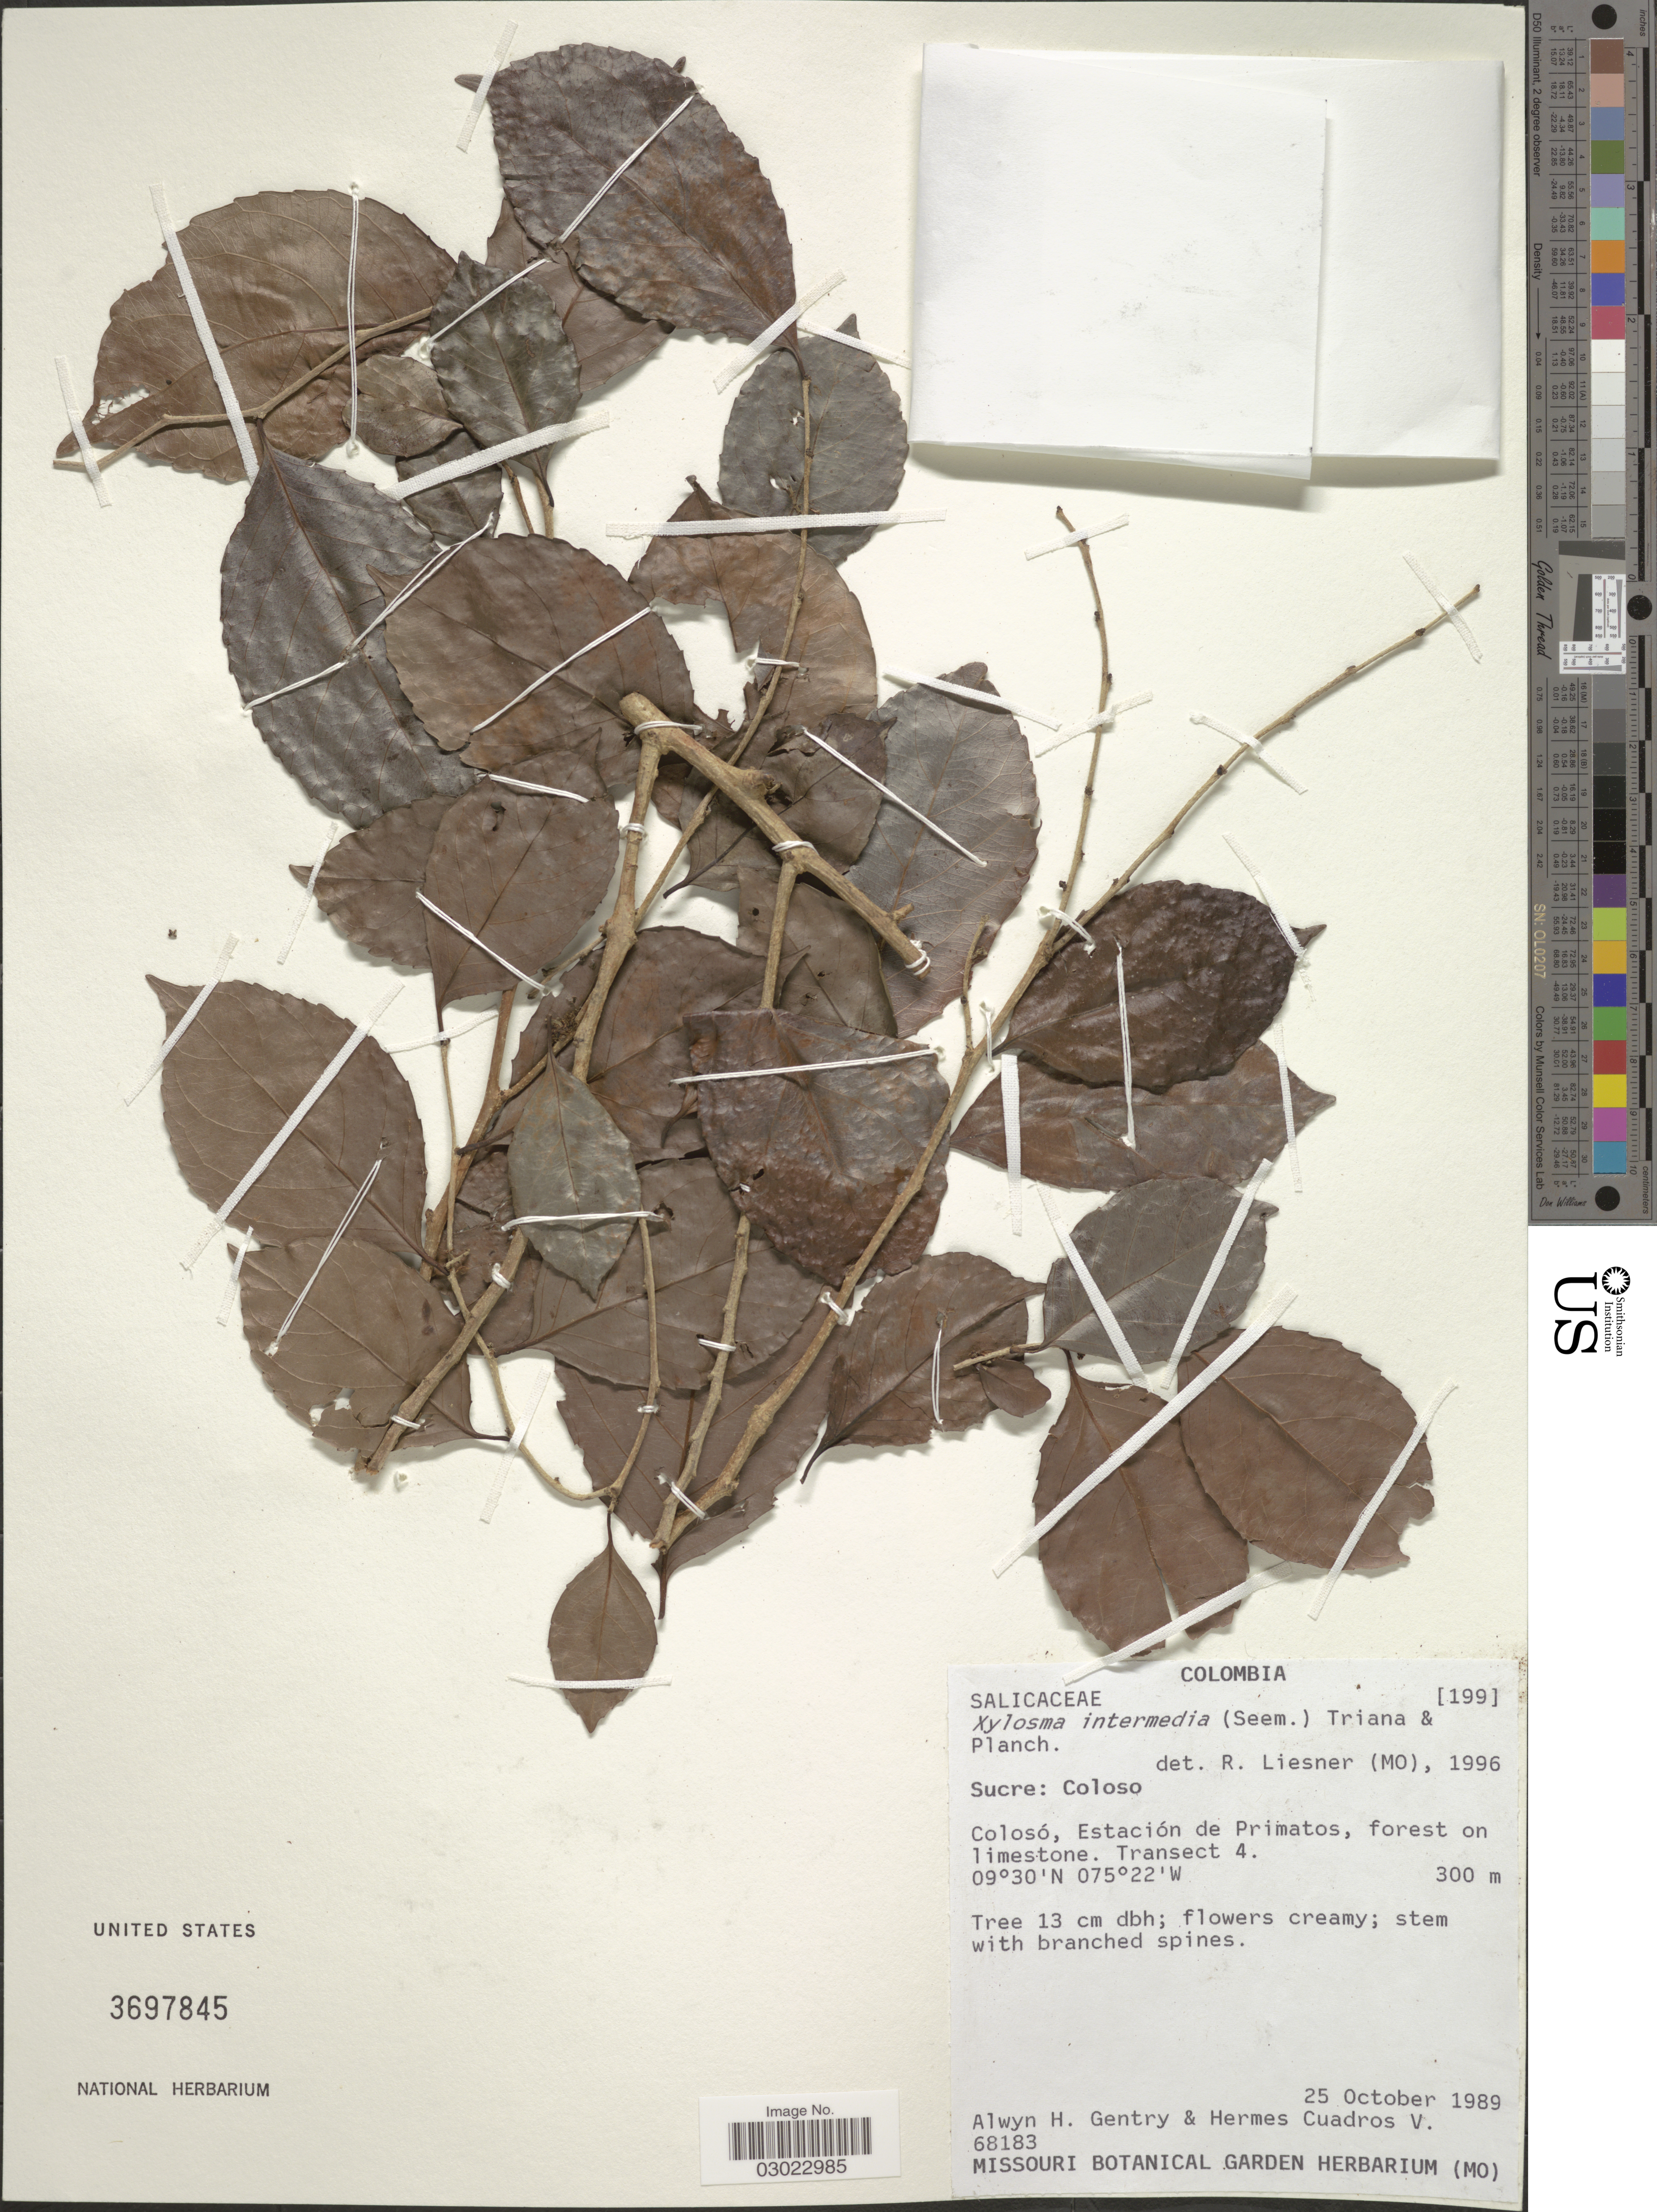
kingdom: Plantae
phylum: Tracheophyta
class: Magnoliopsida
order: Malpighiales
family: Salicaceae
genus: Xylosma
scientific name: Xylosma intermedia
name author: (Seem.) Triana & Planch.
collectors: A. H. Gentry & H. Cuadros V.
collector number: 68183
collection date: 1989-10-25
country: Colombia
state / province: Sucre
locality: Coloso. Colosó, Estación de Primatos. Transect 4.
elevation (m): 300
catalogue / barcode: US 3697845